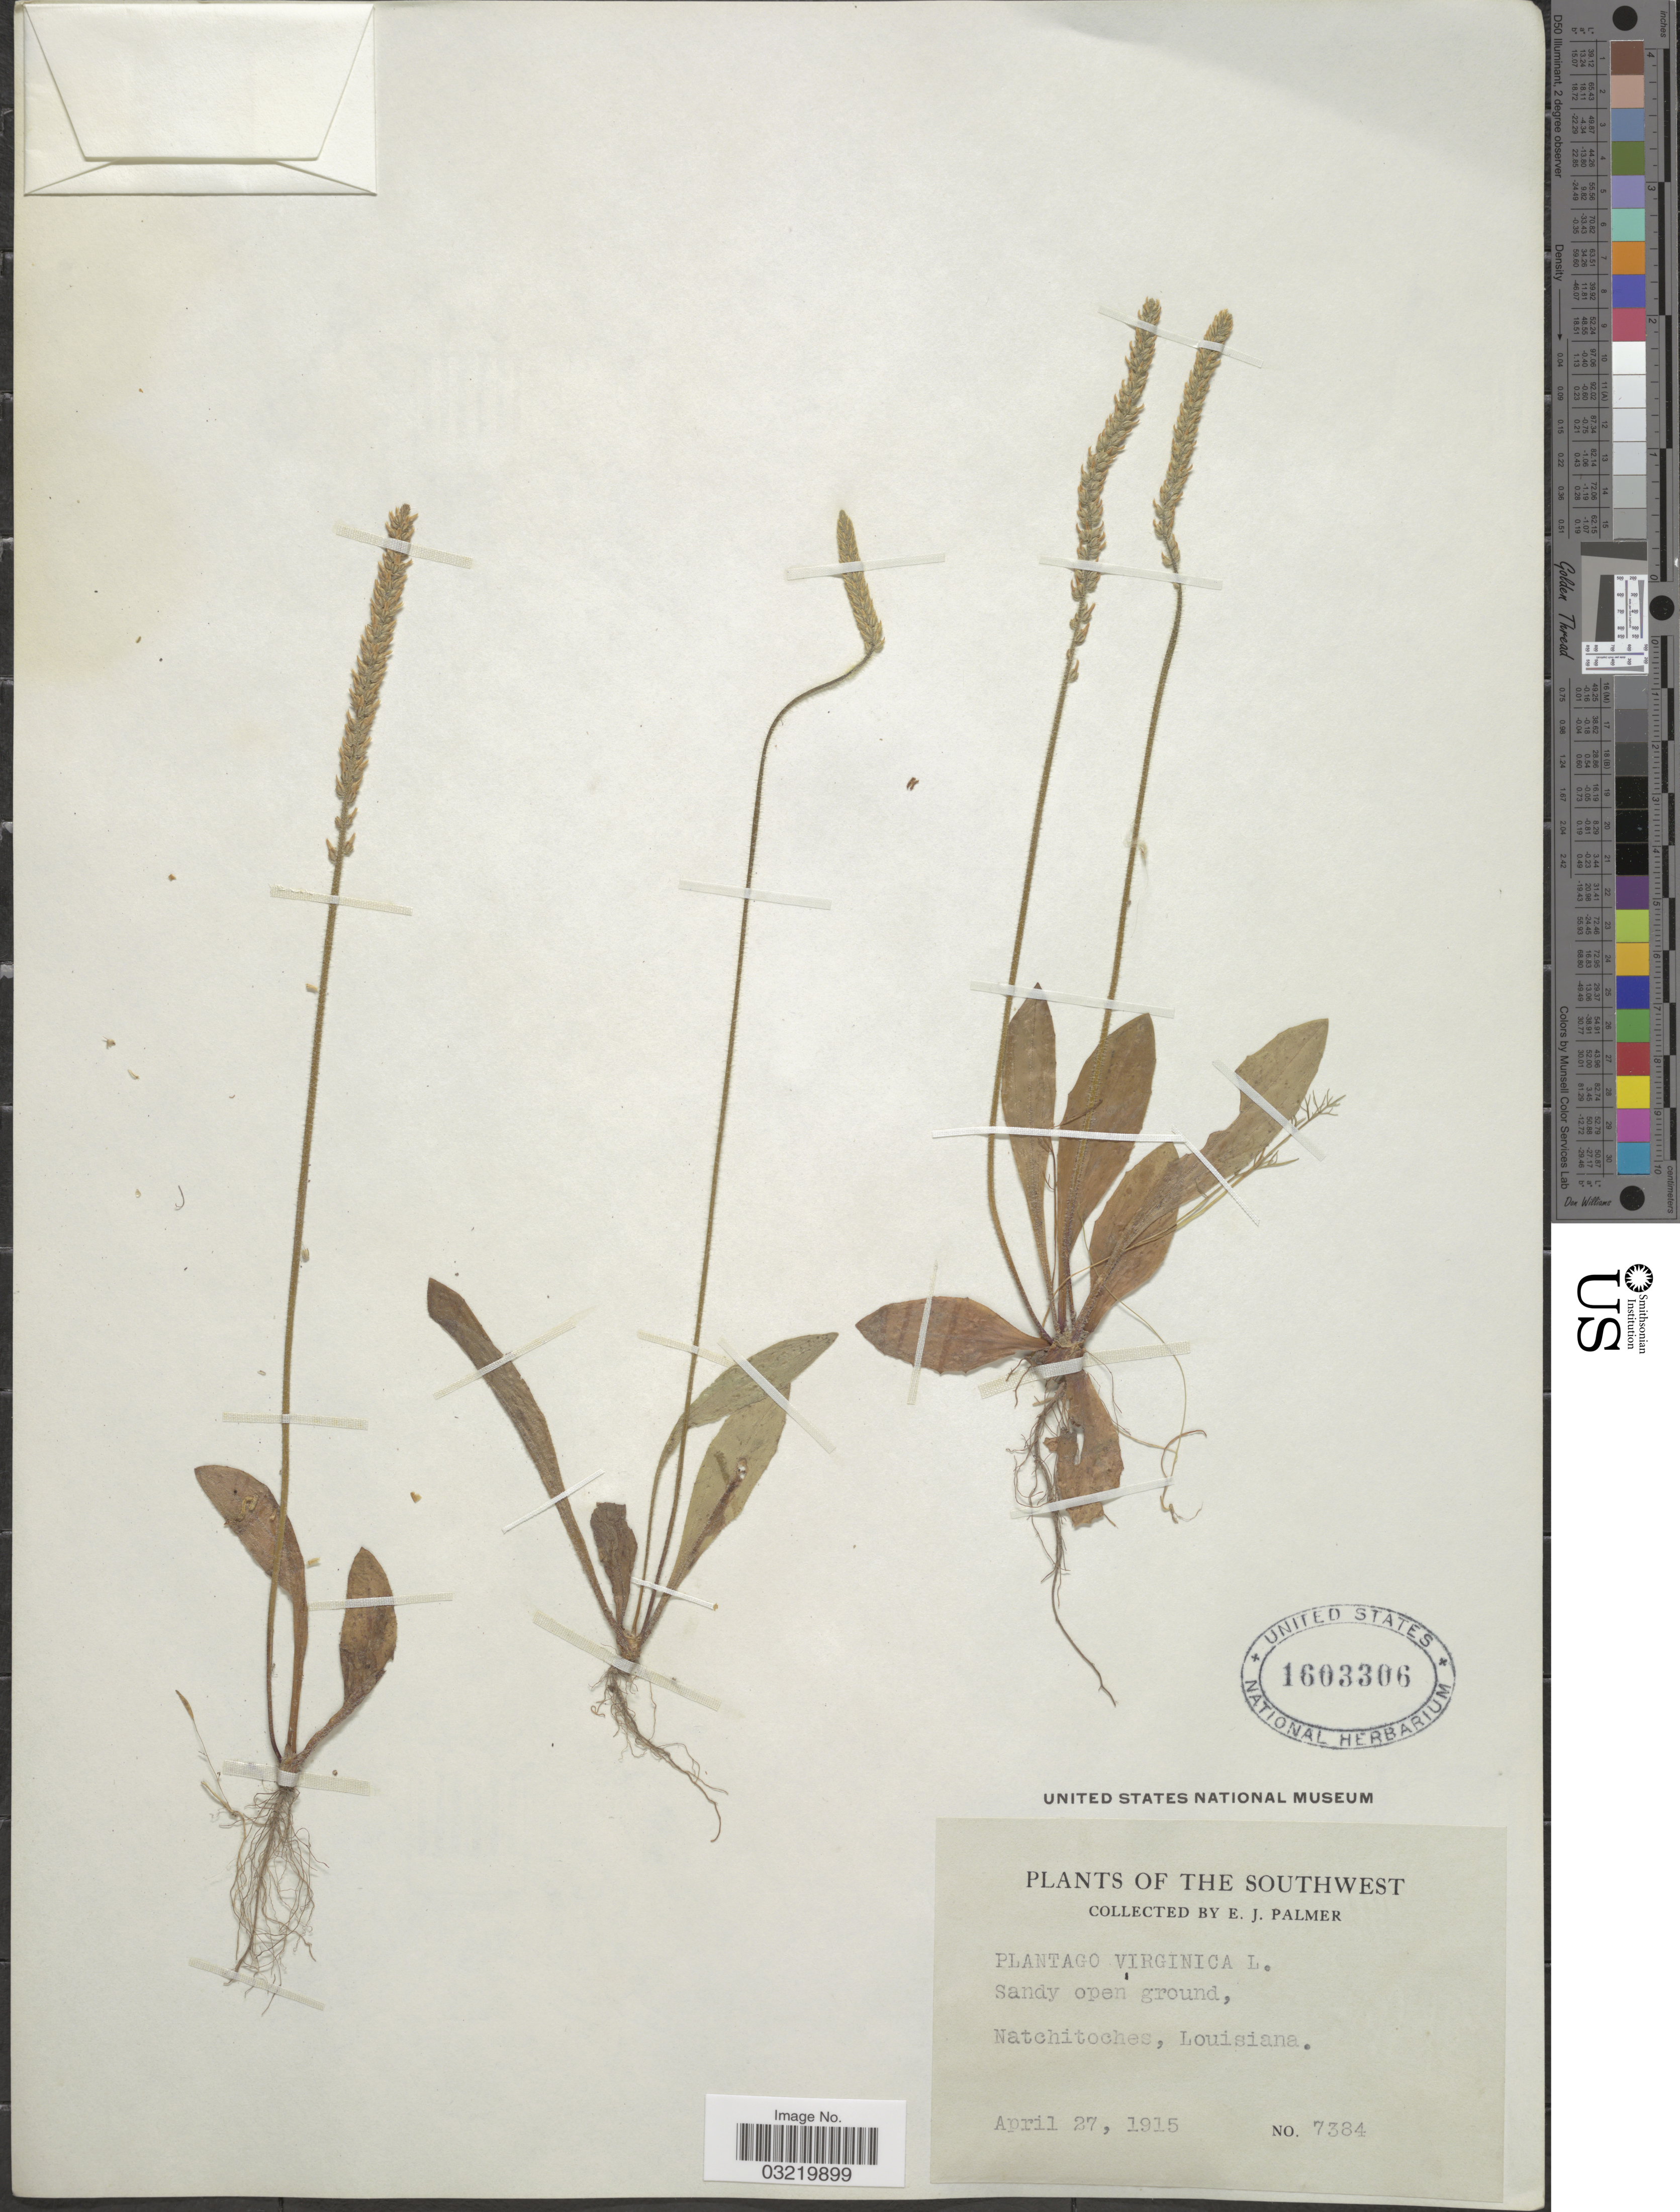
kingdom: Plantae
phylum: Tracheophyta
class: Magnoliopsida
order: Lamiales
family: Plantaginaceae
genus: Plantago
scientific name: Plantago virginica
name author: L.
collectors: E. J. Palmer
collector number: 7384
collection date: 1915-04-27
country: United States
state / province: Louisiana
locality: The Southwest. Natchitoches.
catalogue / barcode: US 1603306